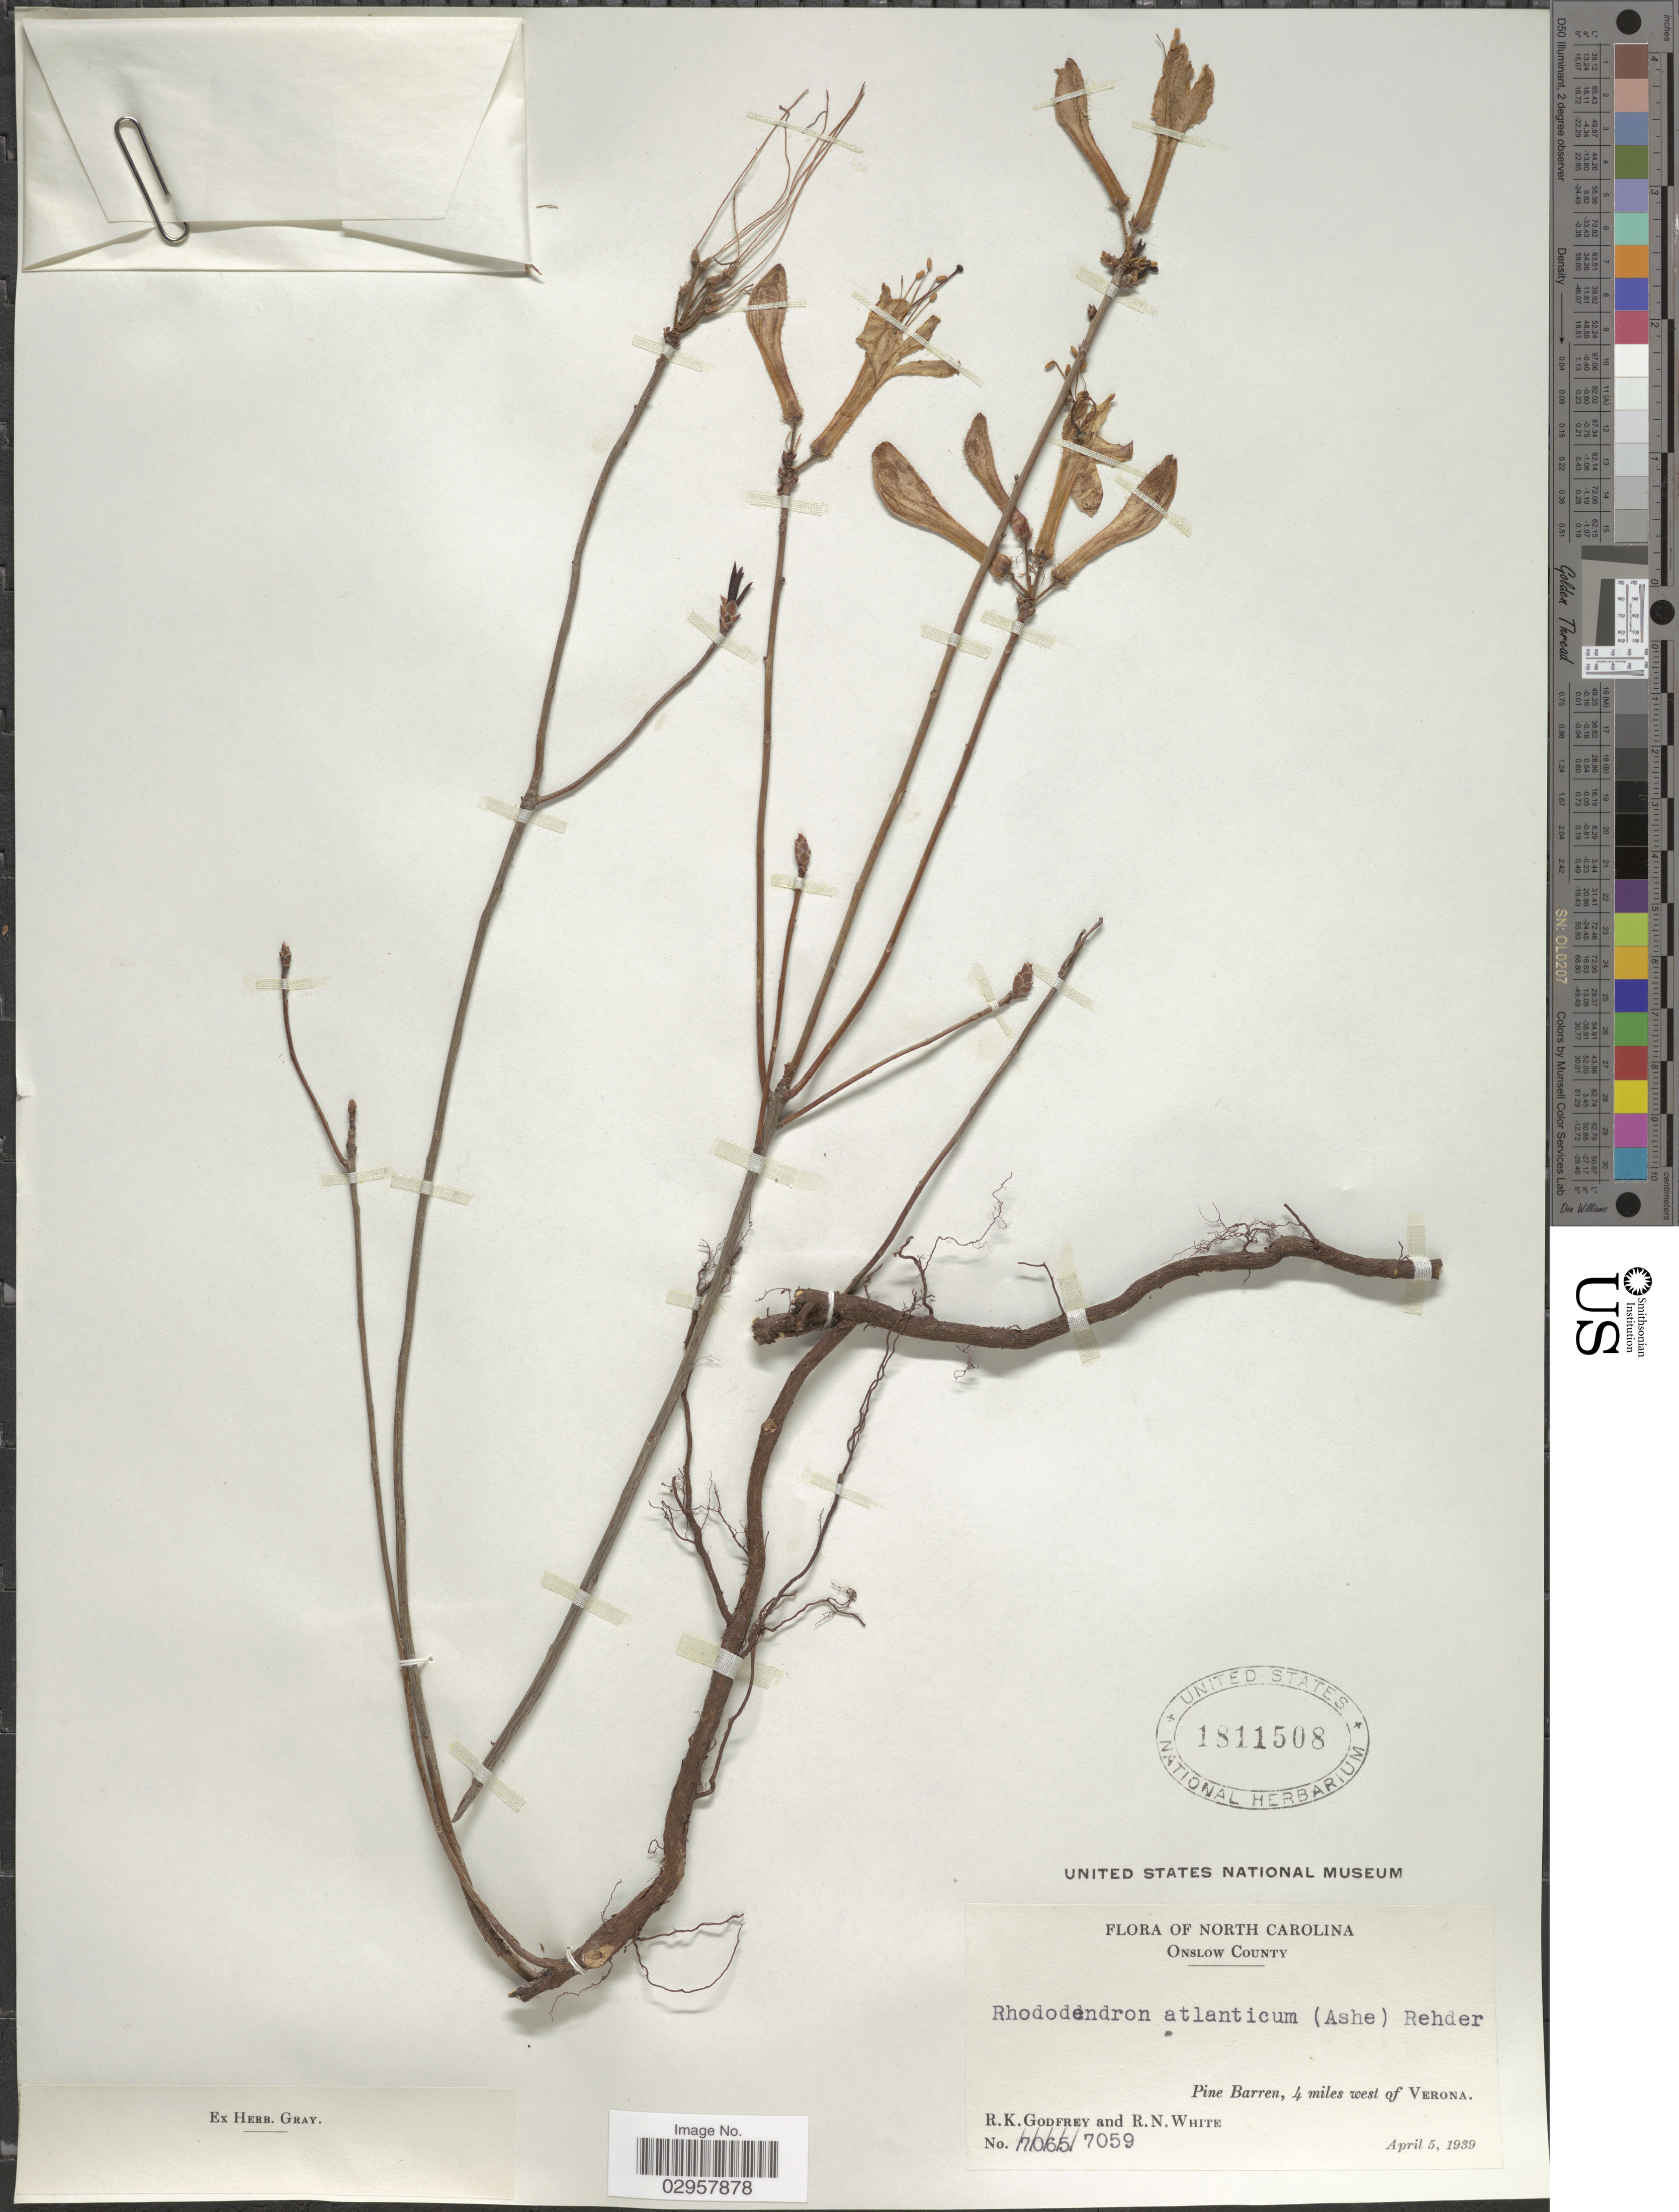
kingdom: Plantae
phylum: Tracheophyta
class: Magnoliopsida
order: Ericales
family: Ericaceae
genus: Rhododendron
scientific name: Rhododendron atlanticum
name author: (Ashe) Rehder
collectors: R. K. Godfrey & R. N. White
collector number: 7059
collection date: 1939-04-05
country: United States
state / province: North Carolina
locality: Onslow County. Pine Barren, 4 miles west of Verona.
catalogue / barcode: US 1811508